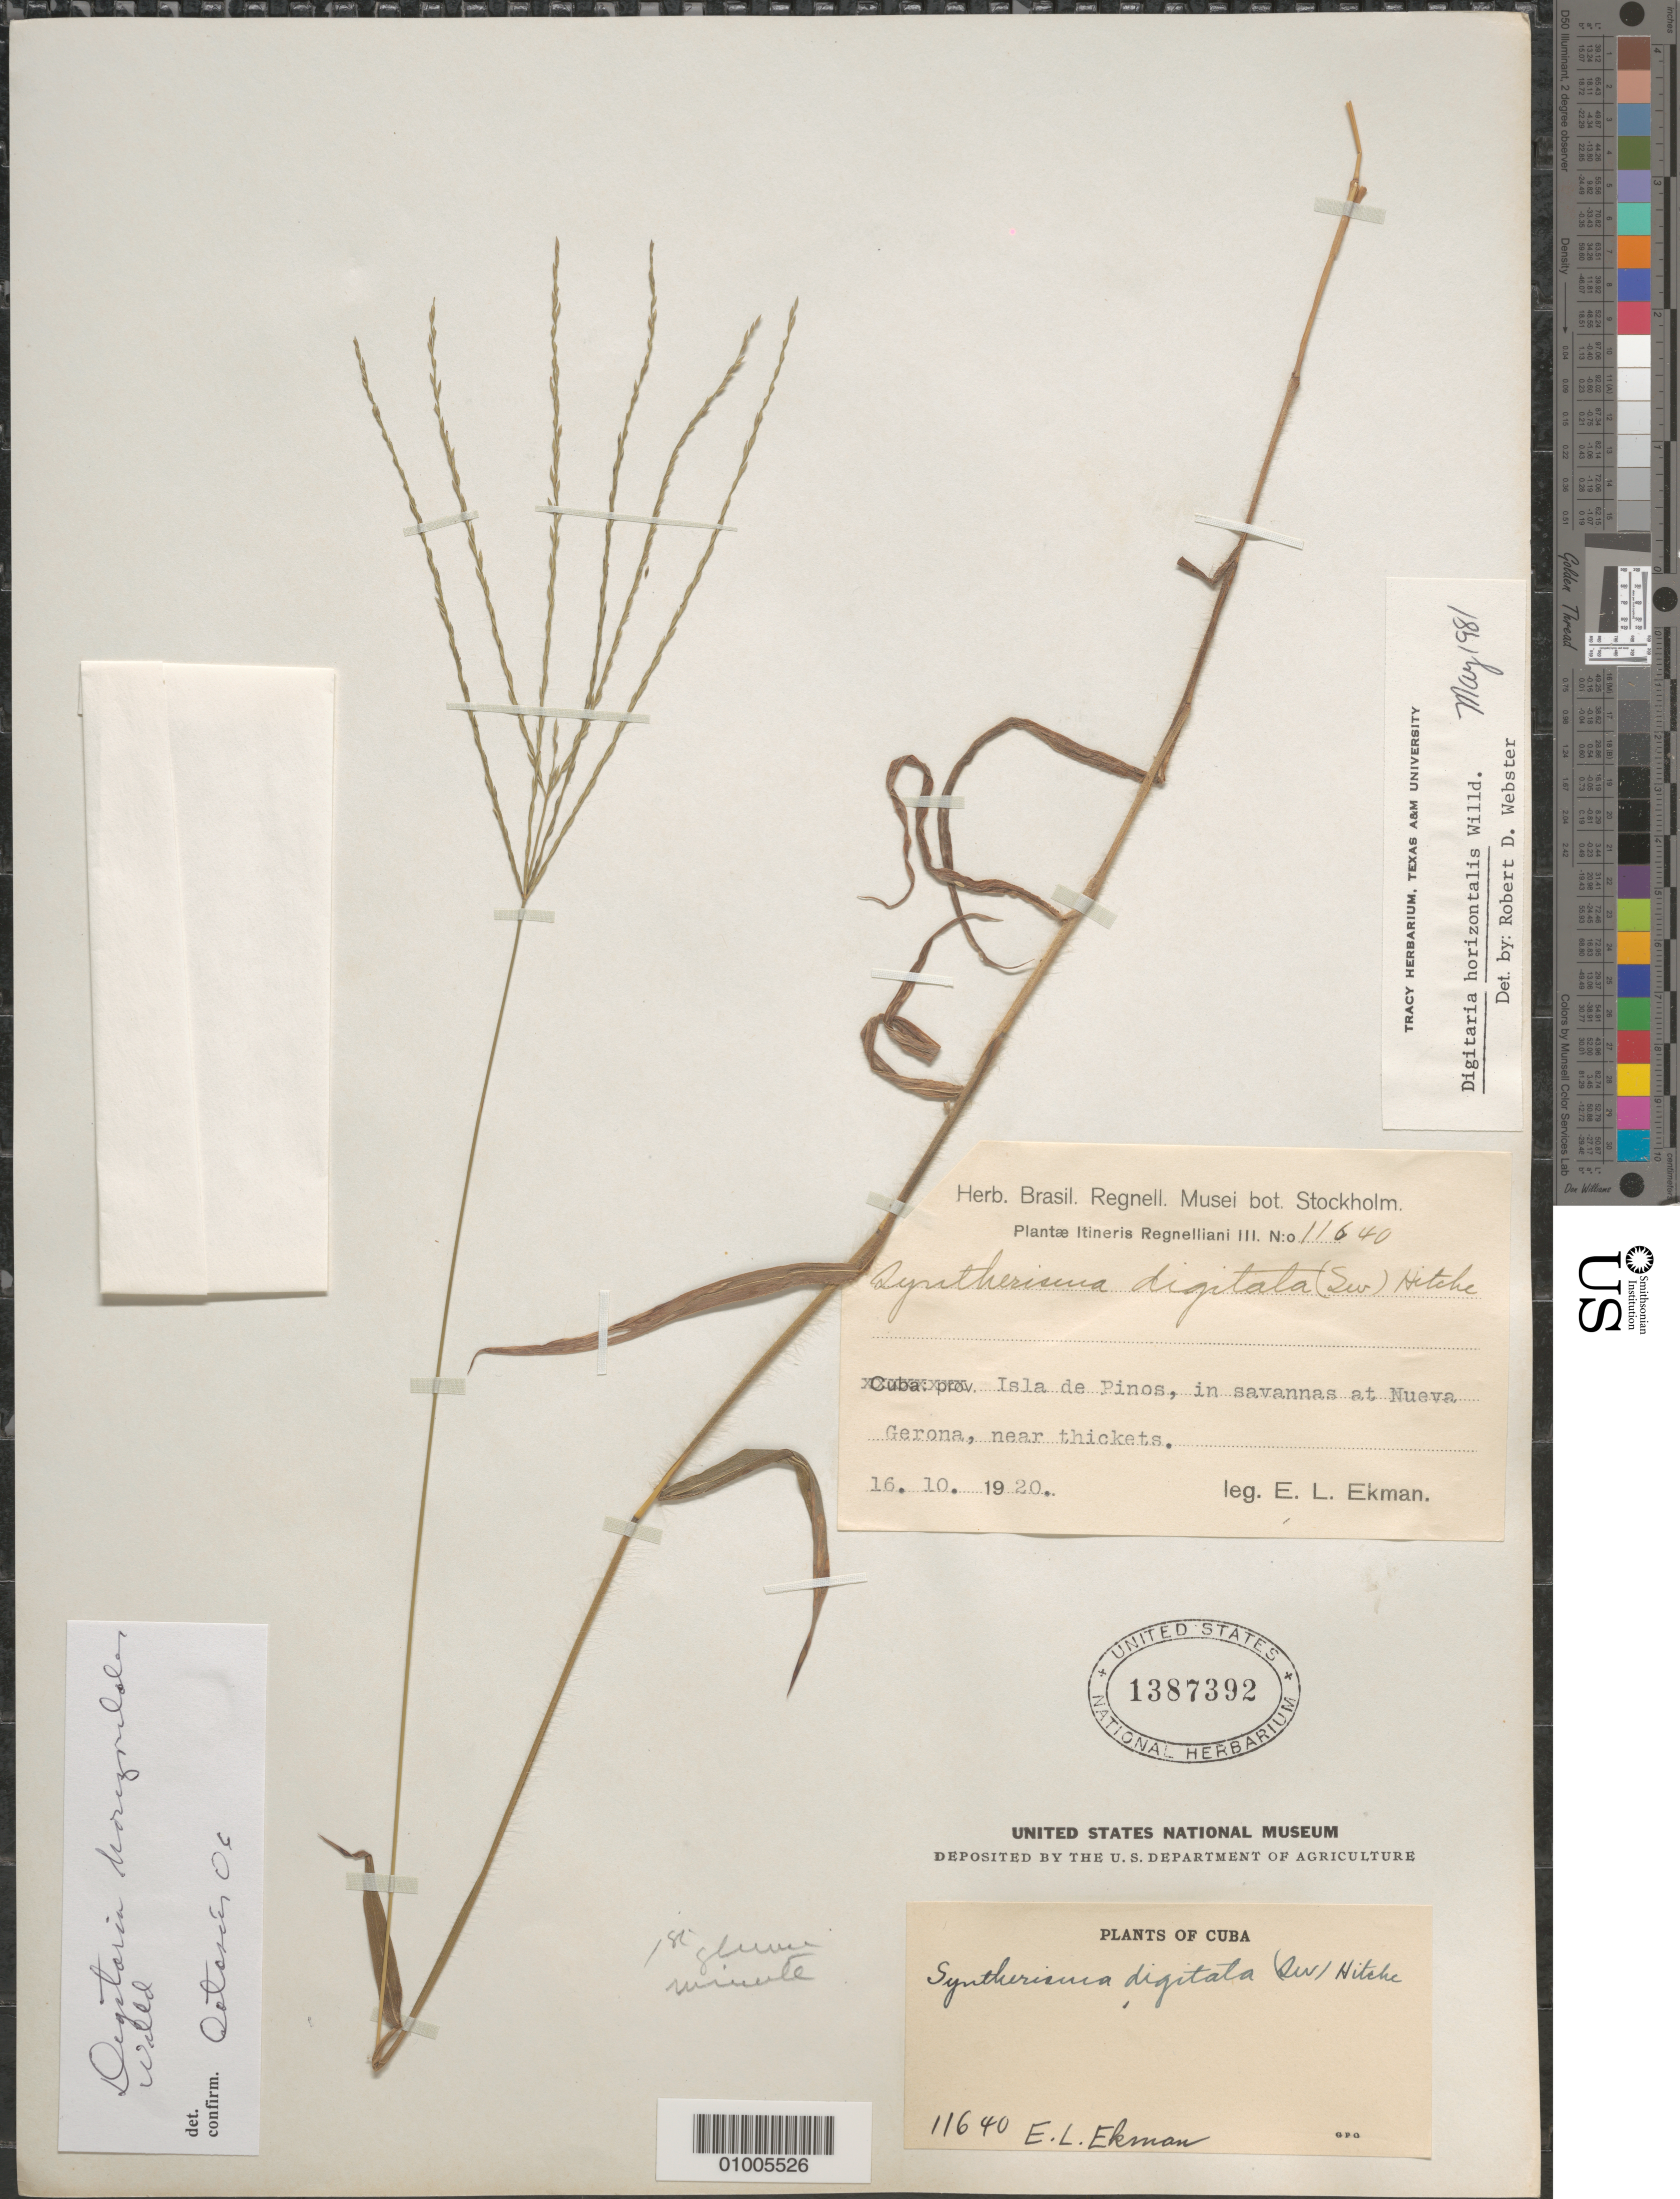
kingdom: Plantae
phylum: Tracheophyta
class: Liliopsida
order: Poales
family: Poaceae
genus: Digitaria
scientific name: Digitaria horizontalis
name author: Willd.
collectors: E. L. Ekman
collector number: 11640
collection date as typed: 16 Oct 1920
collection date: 1920-10-16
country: Cuba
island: Cuba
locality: Isla de Pinos, in savannas at Nueva Gerona, near thickets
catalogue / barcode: US 1387392